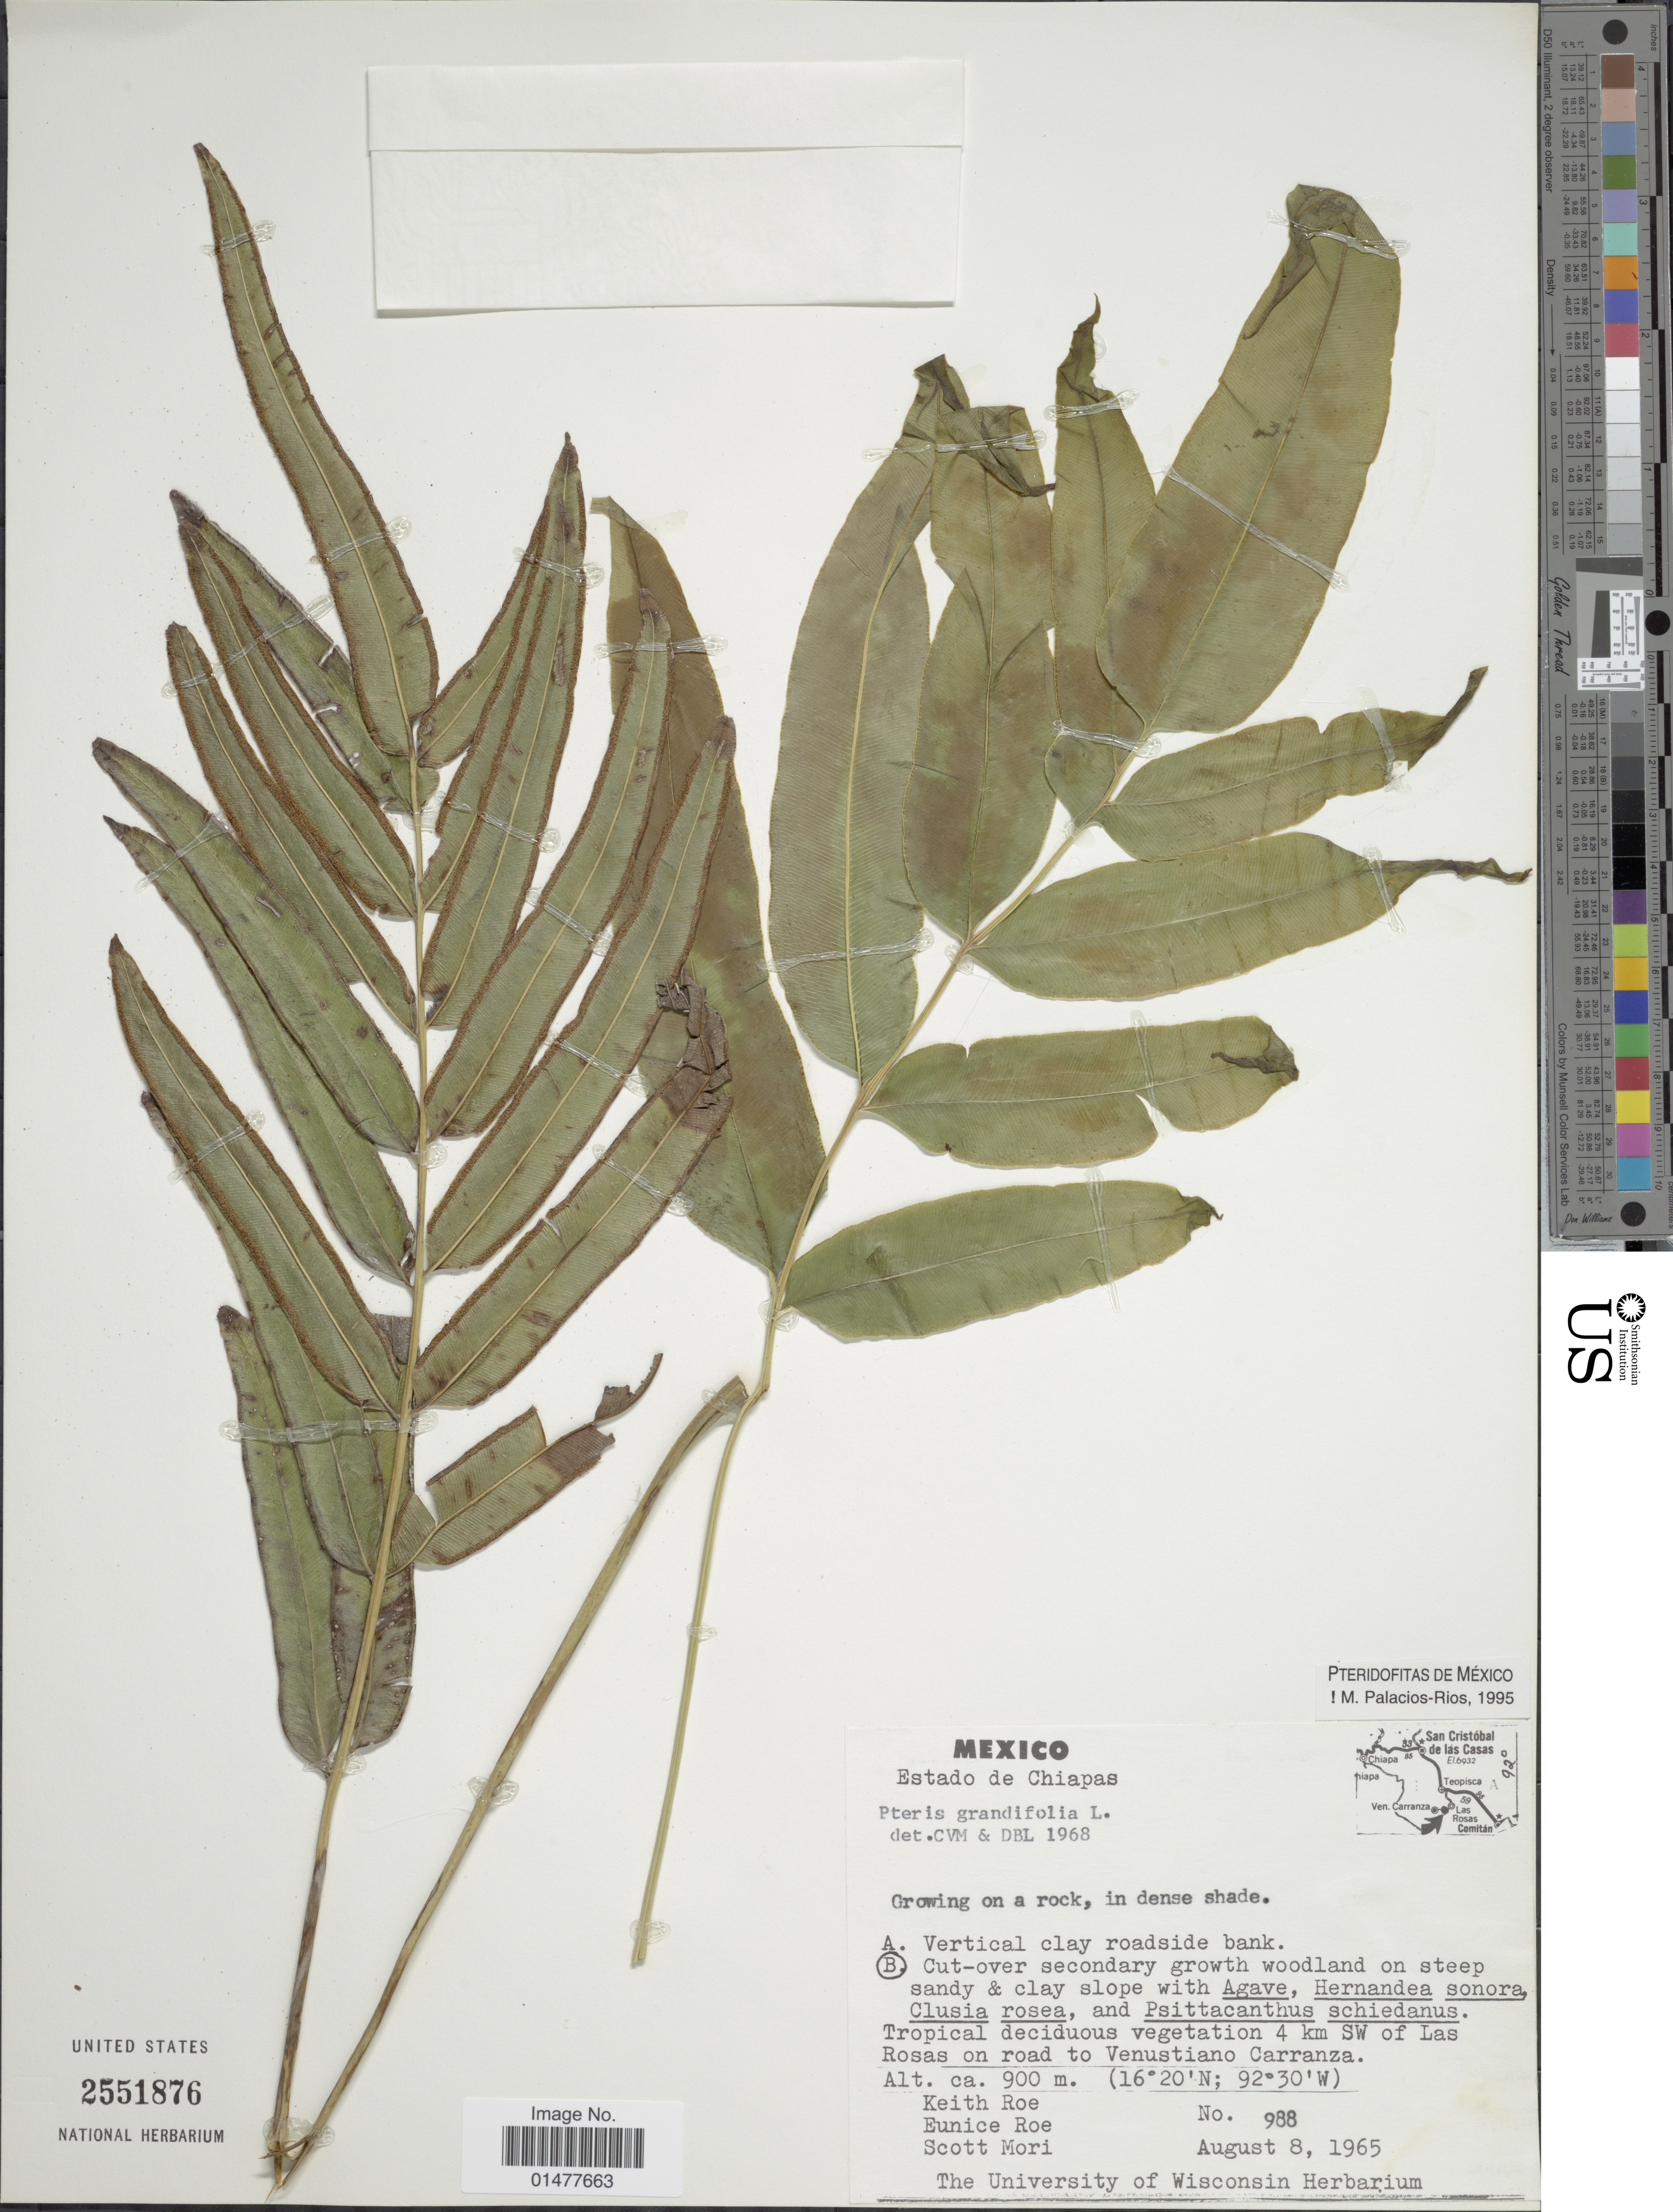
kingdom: Plantae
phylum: Tracheophyta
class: Polypodiopsida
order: Polypodiales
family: Pteridaceae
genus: Pteris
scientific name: Pteris grandifolia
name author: L.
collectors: K. E. Roe, E. Roe & S. Mori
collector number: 988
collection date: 1965-08-08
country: Mexico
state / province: Chiapas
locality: Tropical deciduous vegetation 4 km SW of Las Rosas on road to Venustiano Carranza.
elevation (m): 900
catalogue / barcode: US 2551876